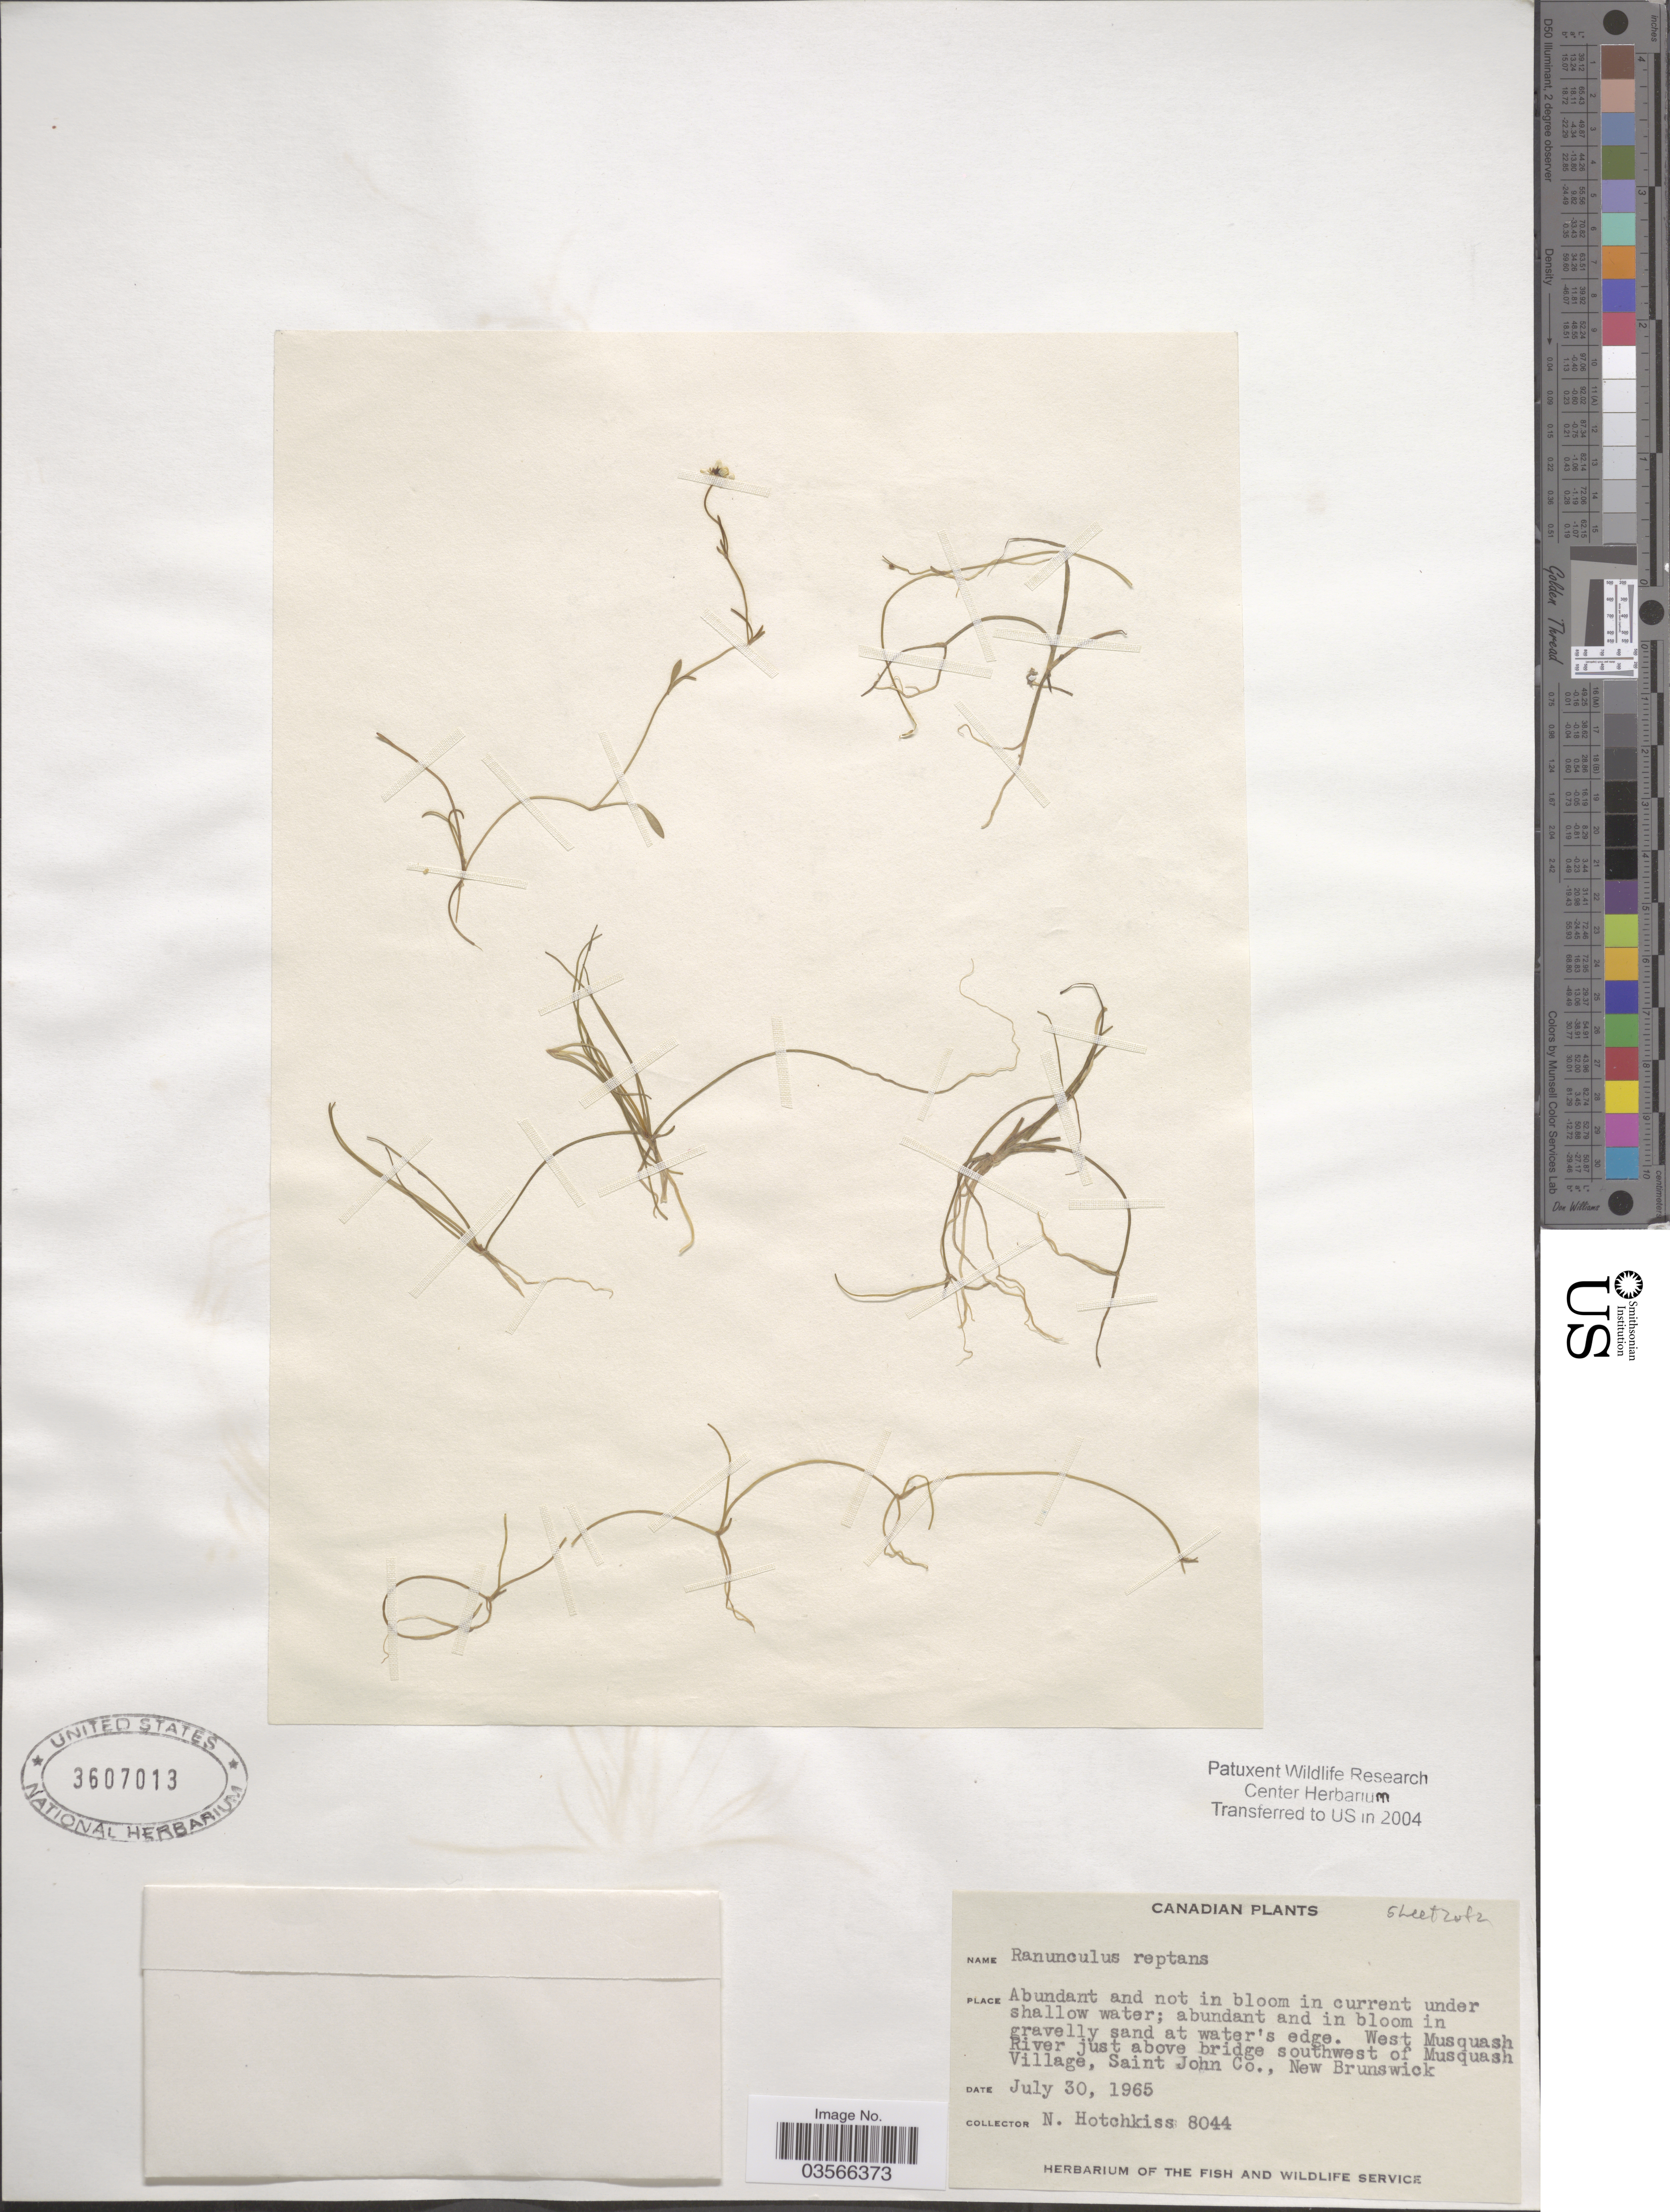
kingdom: Plantae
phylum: Tracheophyta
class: Magnoliopsida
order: Ranunculales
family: Ranunculaceae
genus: Ranunculus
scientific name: Ranunculus flammula var. filiformis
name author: (Michx.) Hook.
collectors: N. Hotchkiss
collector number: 8044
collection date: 1965-07-30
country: Canada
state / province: New Brunswick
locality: West Musquash River just above bridge southwest of Musquash Village, Saint John Co.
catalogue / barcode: US 3607013